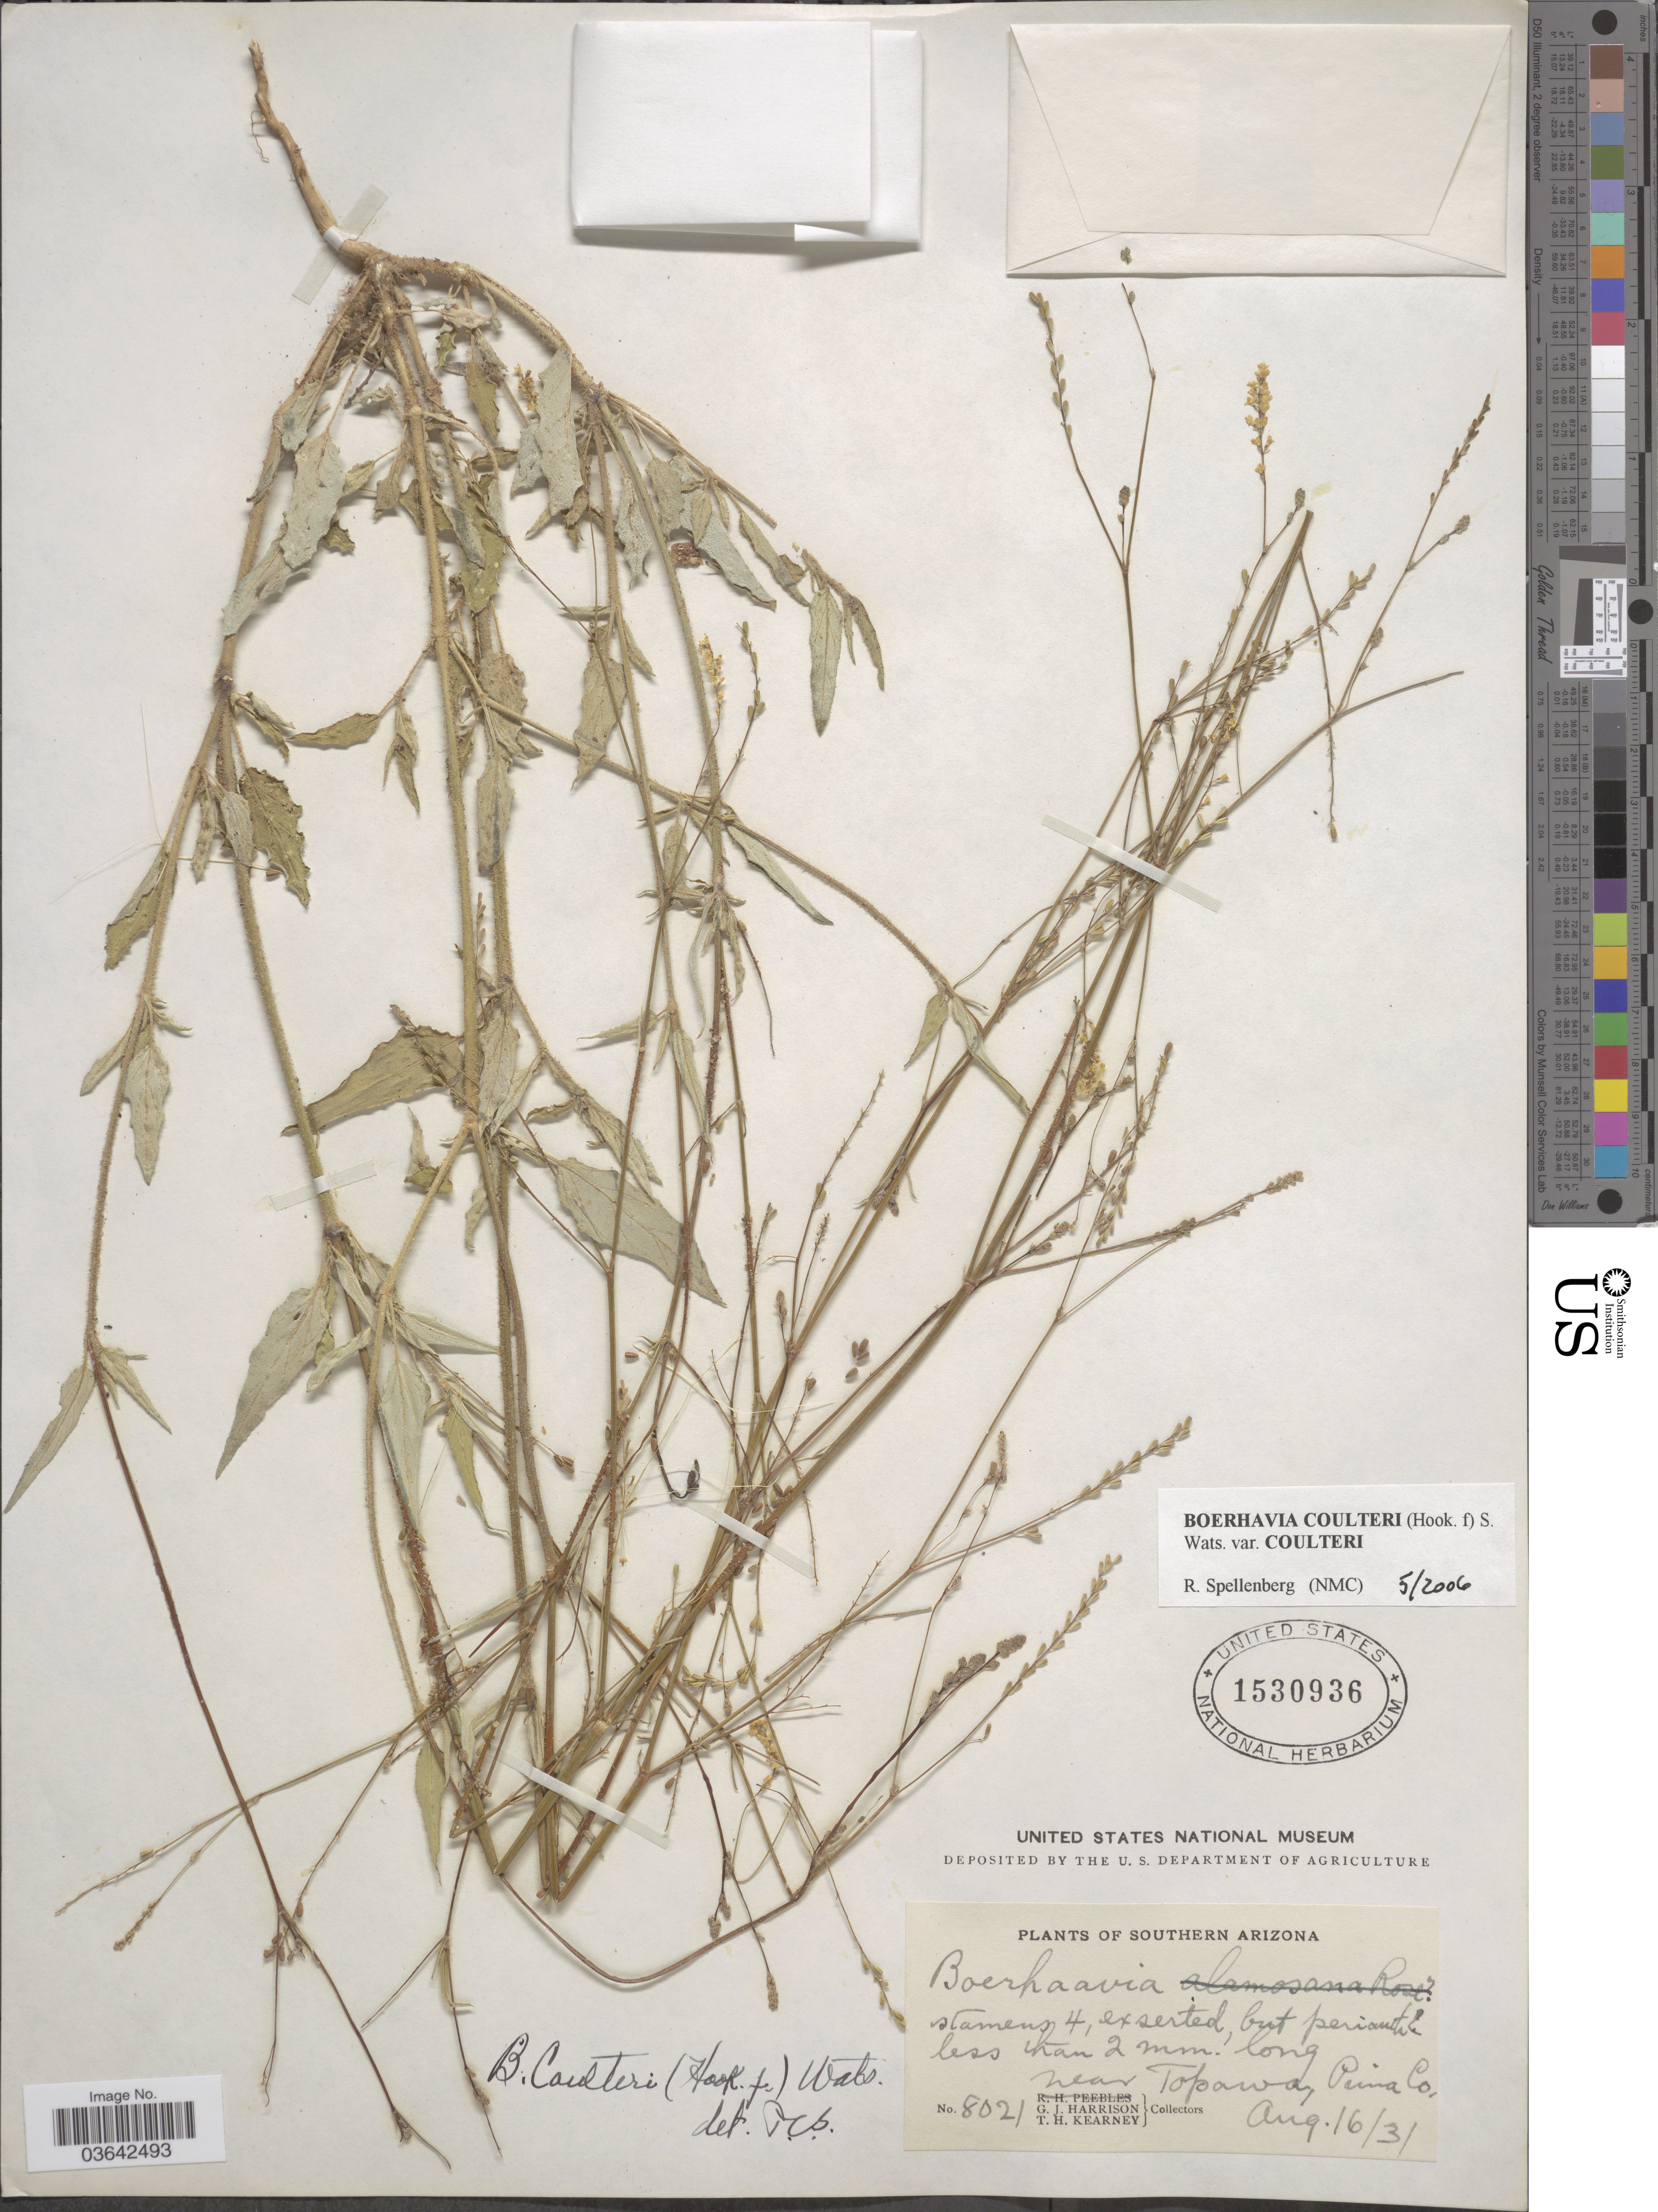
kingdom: Plantae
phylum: Tracheophyta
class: Magnoliopsida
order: Caryophyllales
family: Nyctaginaceae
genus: Boerhavia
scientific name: Boerhavia coulteri var. coulteri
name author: (Hook. f.) S. Watson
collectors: G. J. Harrison & T. H. Kearney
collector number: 8021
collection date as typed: Transcribed d/m/y: 16/8/31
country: United States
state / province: Arizona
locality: Southern Arizona. Near Topawa, Pima Co.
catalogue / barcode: US 1530936